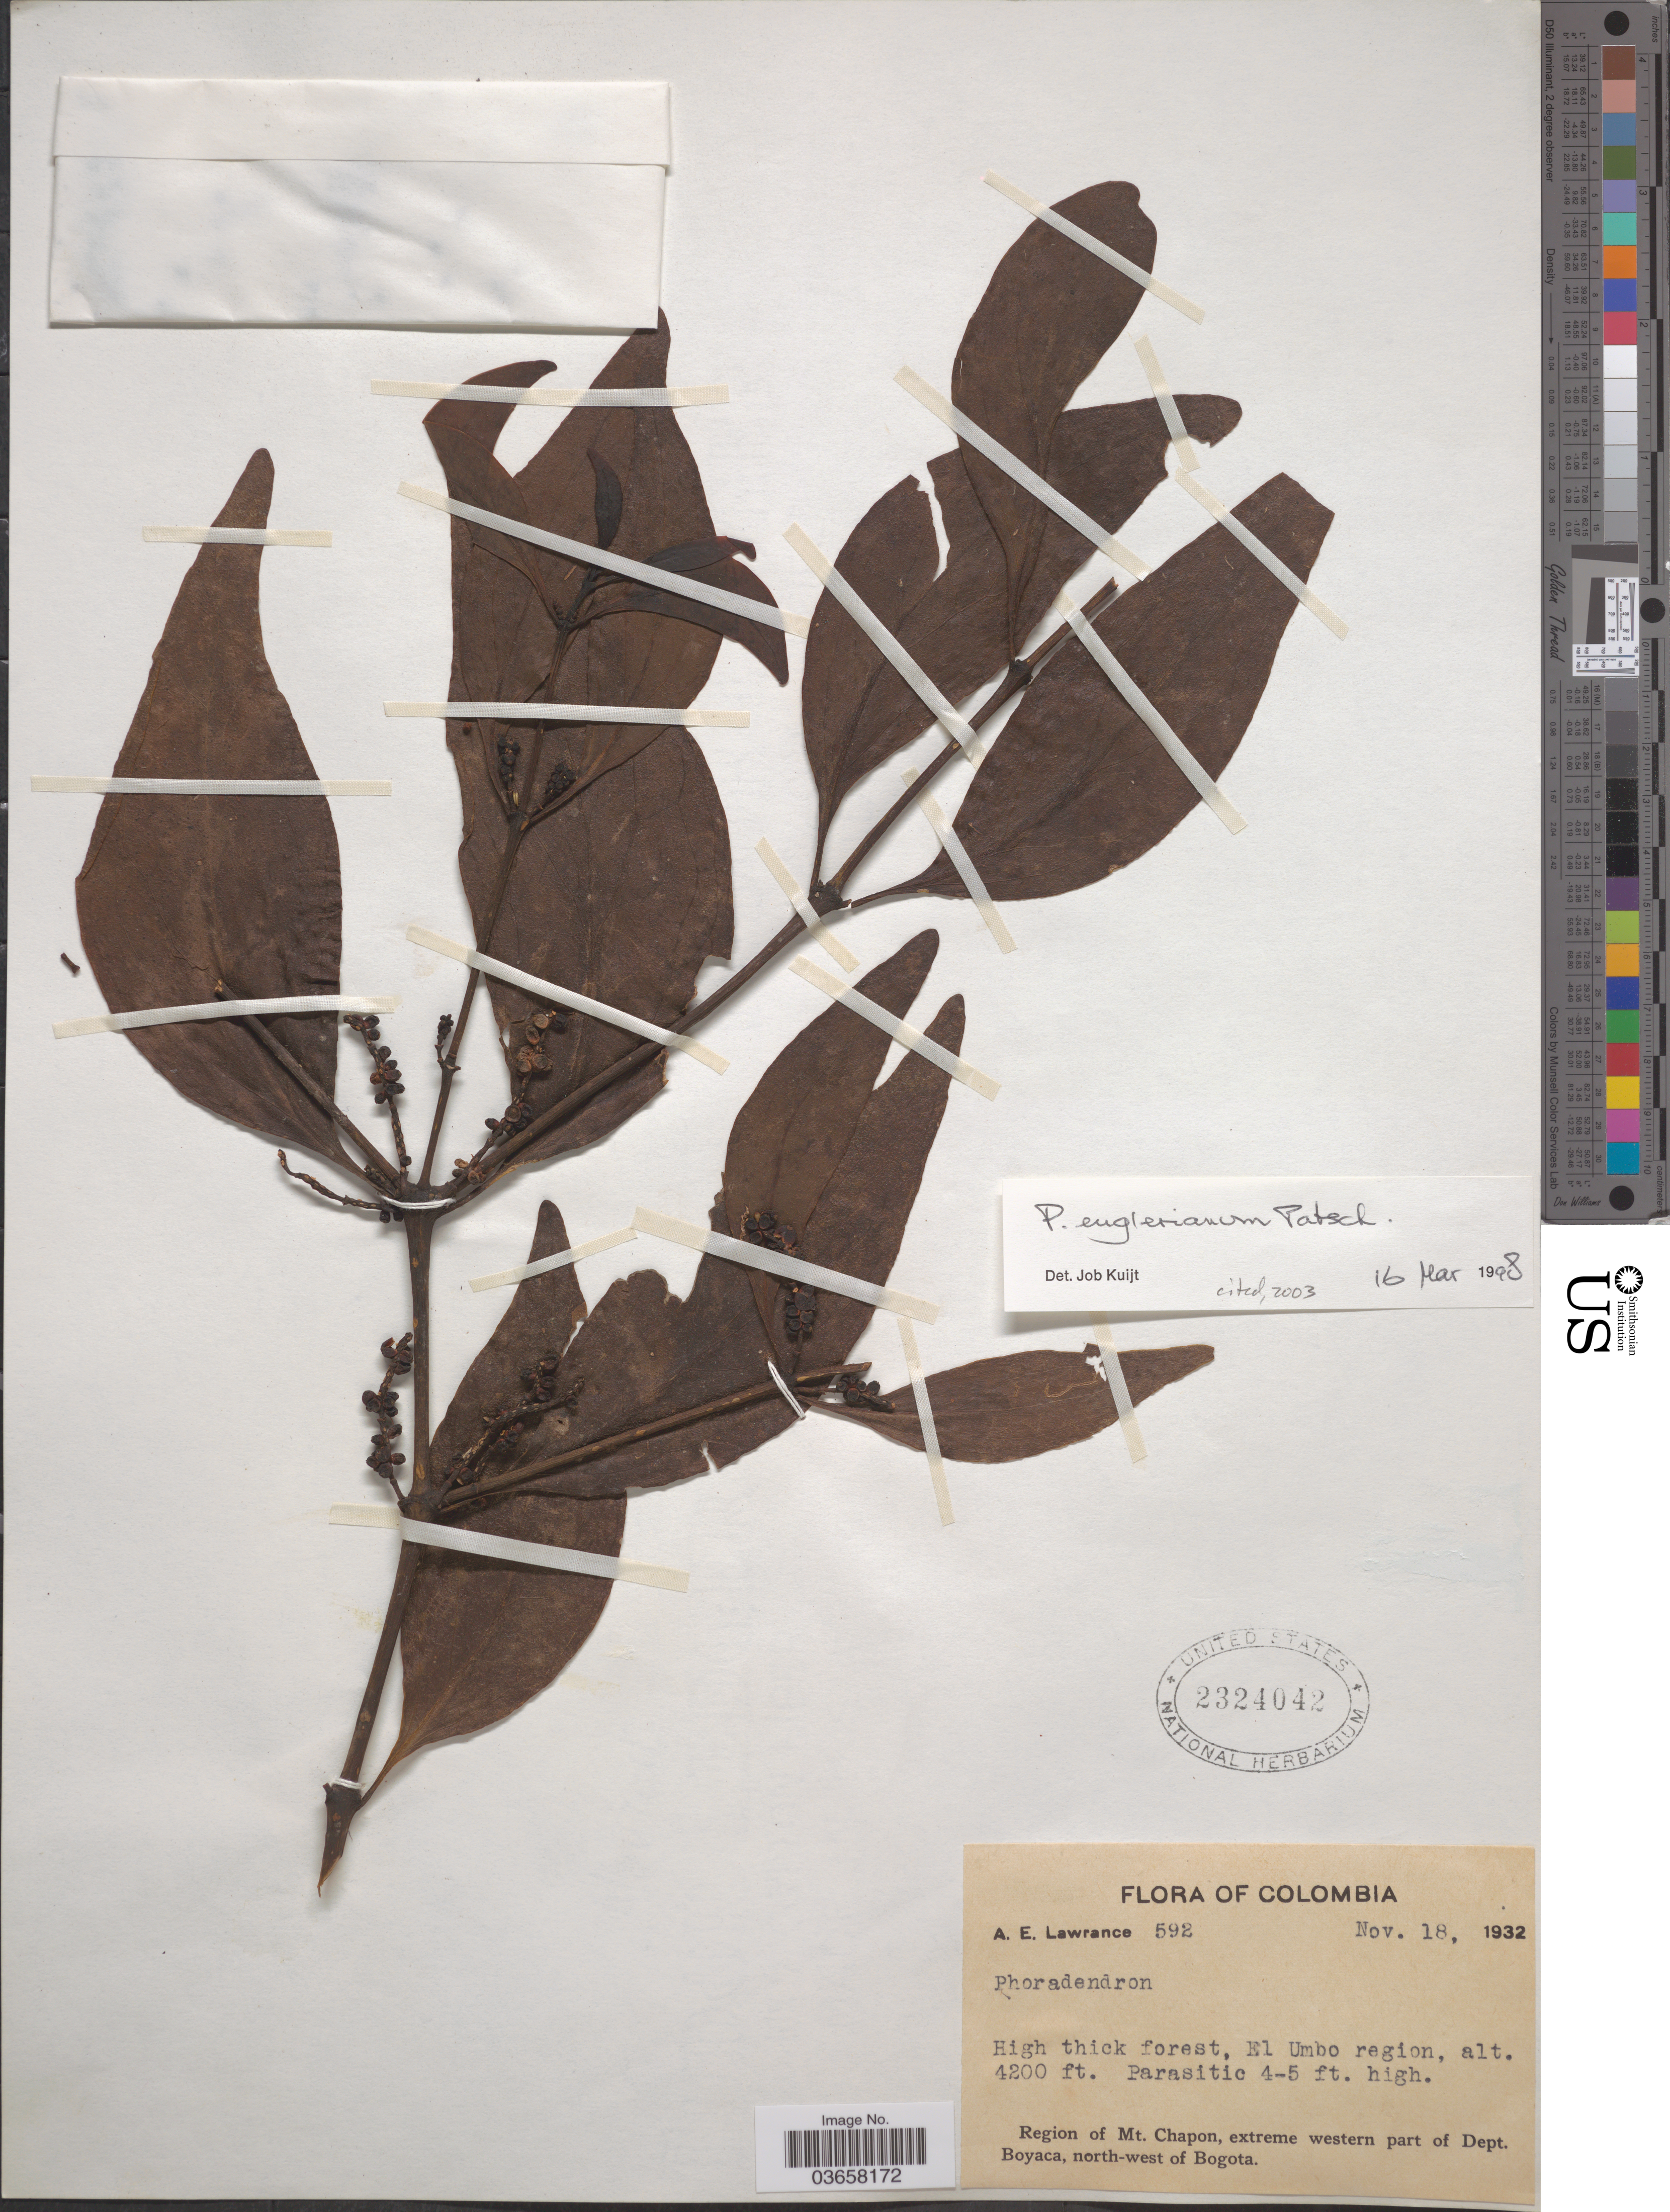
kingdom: Plantae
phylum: Tracheophyta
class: Magnoliopsida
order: Santalales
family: Viscaceae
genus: Phoradendron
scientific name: Phoradendron englerianum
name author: Pacz.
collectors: A. Lawrance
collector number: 592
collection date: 1932-11-18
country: Colombia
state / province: Boyacá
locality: El Umbo region. Region of Mt. Chapon, extreme western part of Dept. Boyaca, north-west of Bogota.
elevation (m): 1280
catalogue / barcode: US 2324042